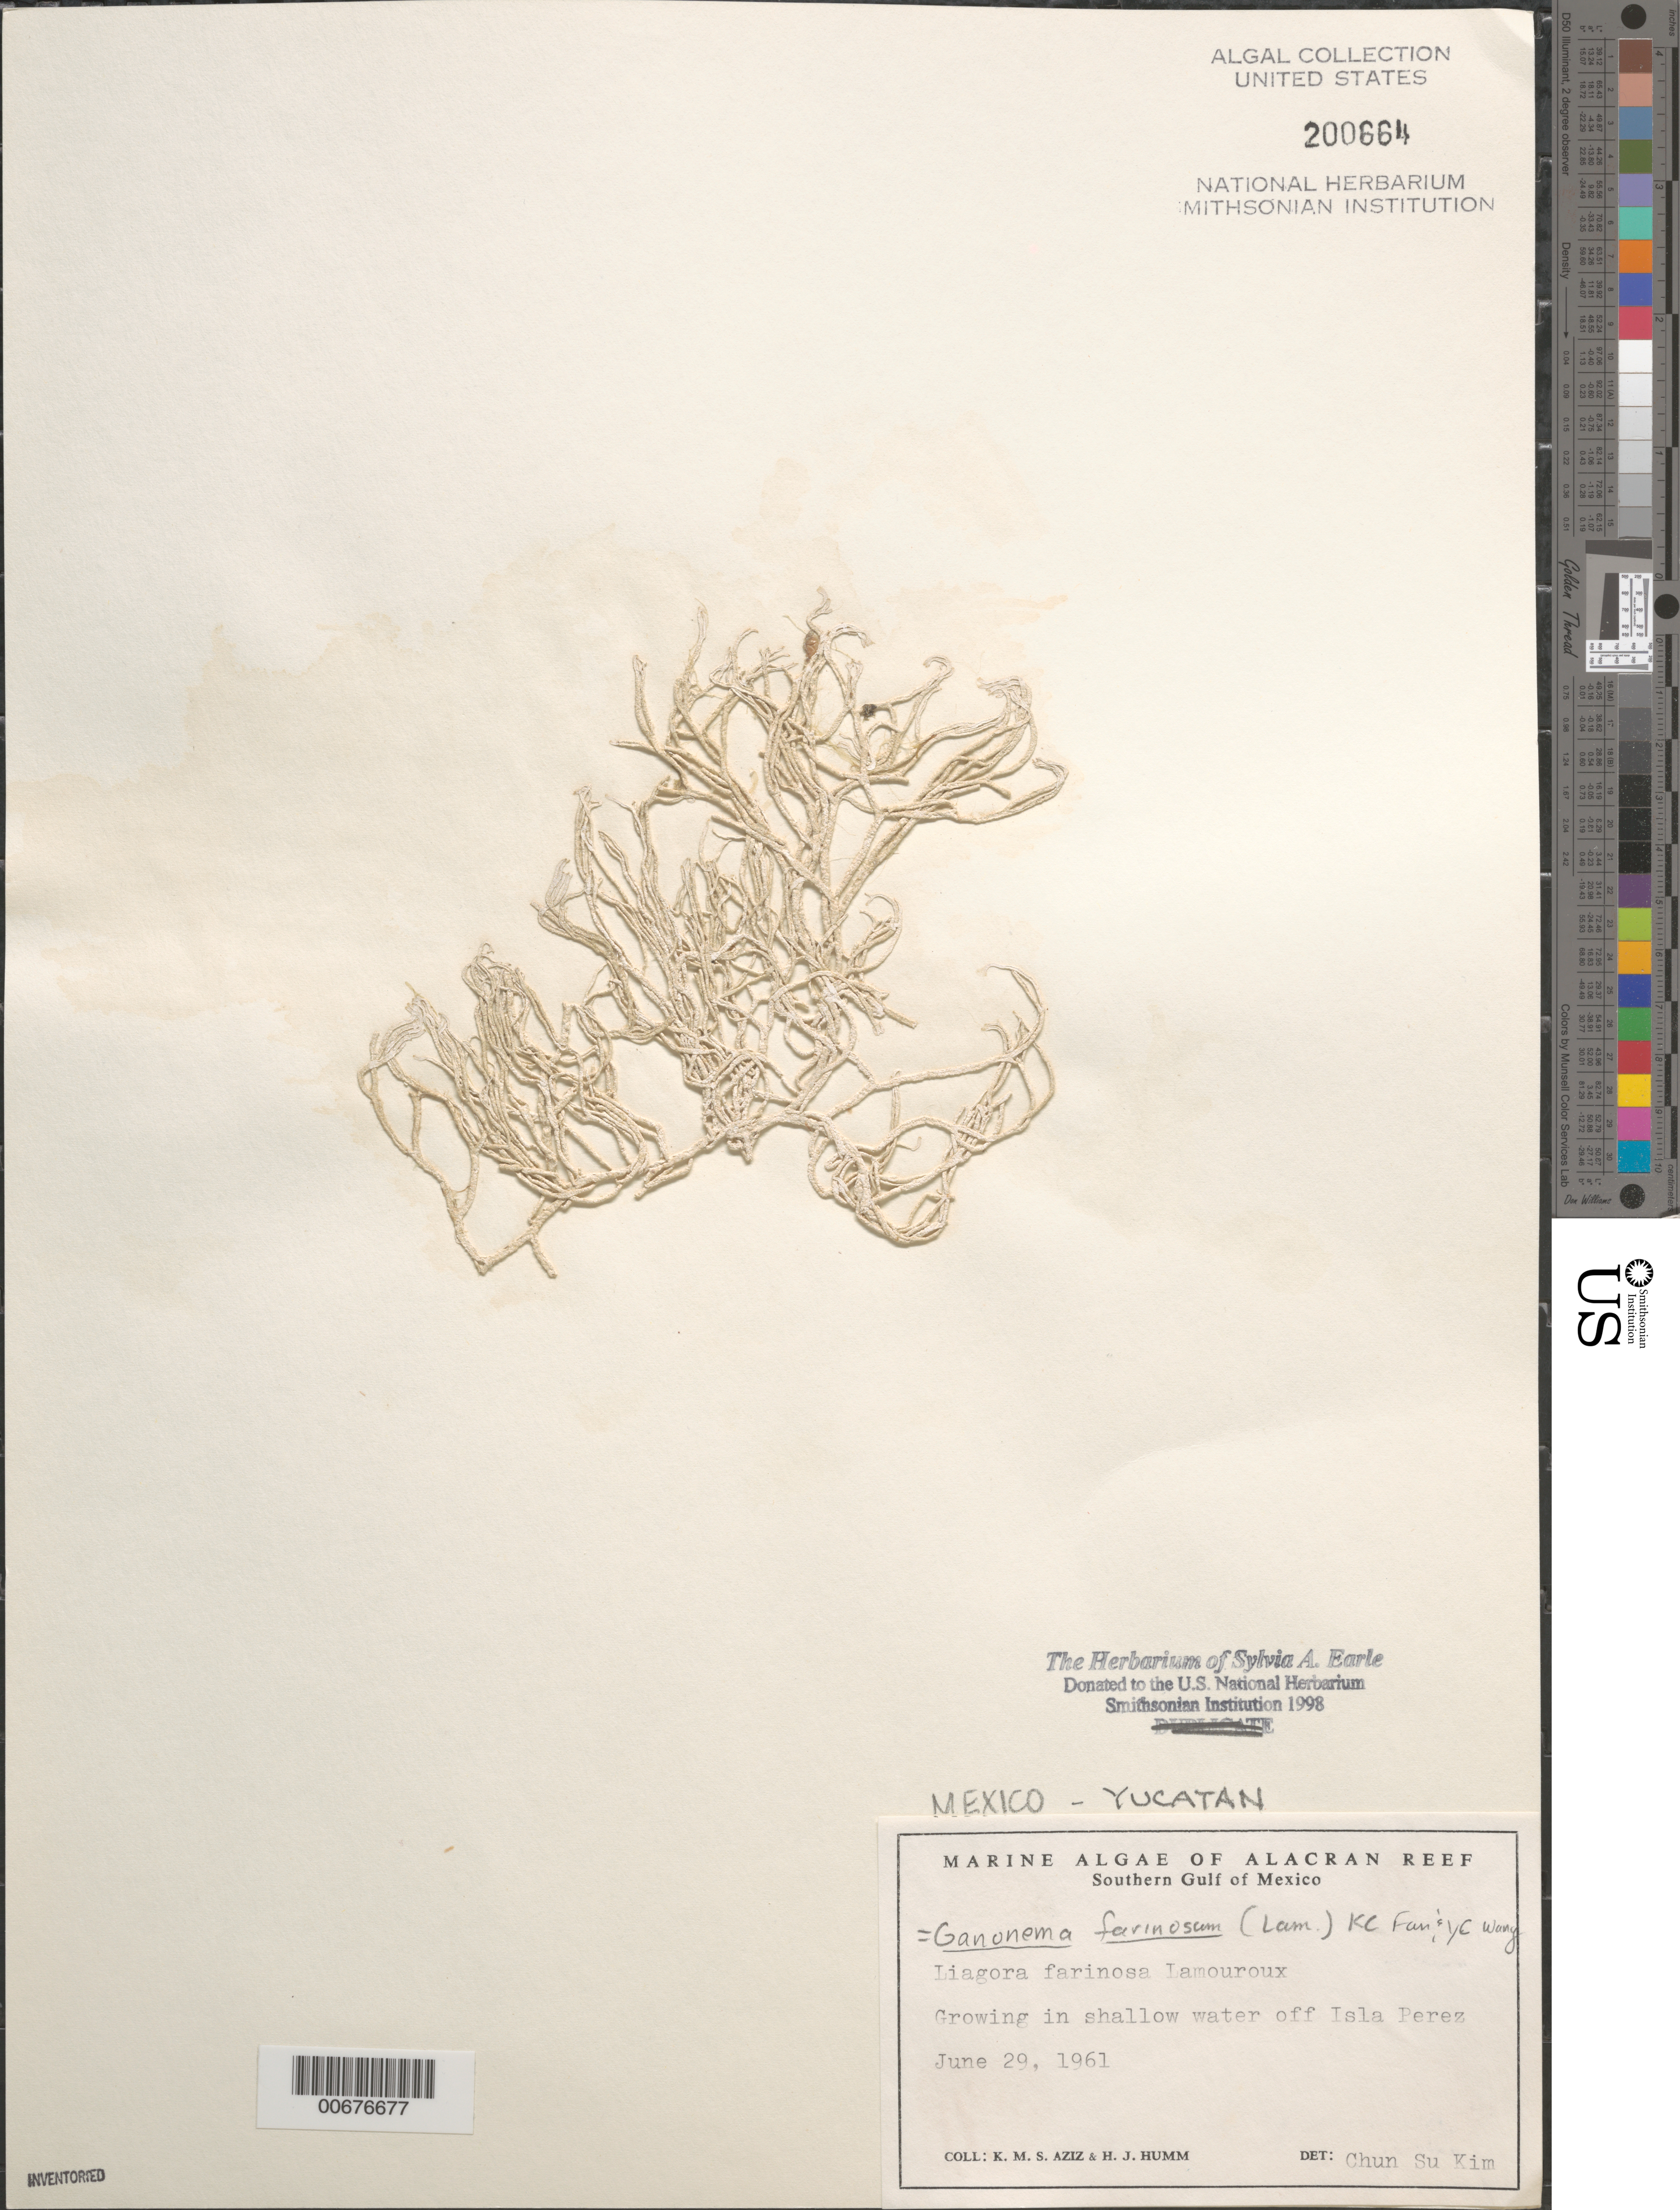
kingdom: Plantae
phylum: Rhodophyta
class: Florideophyceae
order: Nemaliales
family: Liagoraceae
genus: Ganonema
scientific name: Ganonema farinosum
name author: (J.V.Lamouroux) K.C. Fan & Yung C. Wang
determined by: Kim, Chun Su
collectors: K. M. Aziz & H. J. Humm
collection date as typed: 29 Jun 1961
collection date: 1961-06-29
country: Mexico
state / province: Yucatan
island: Isla Perez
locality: Alacran Reef, off Isla Perez, southern Gulf of Mexico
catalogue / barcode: US 200664